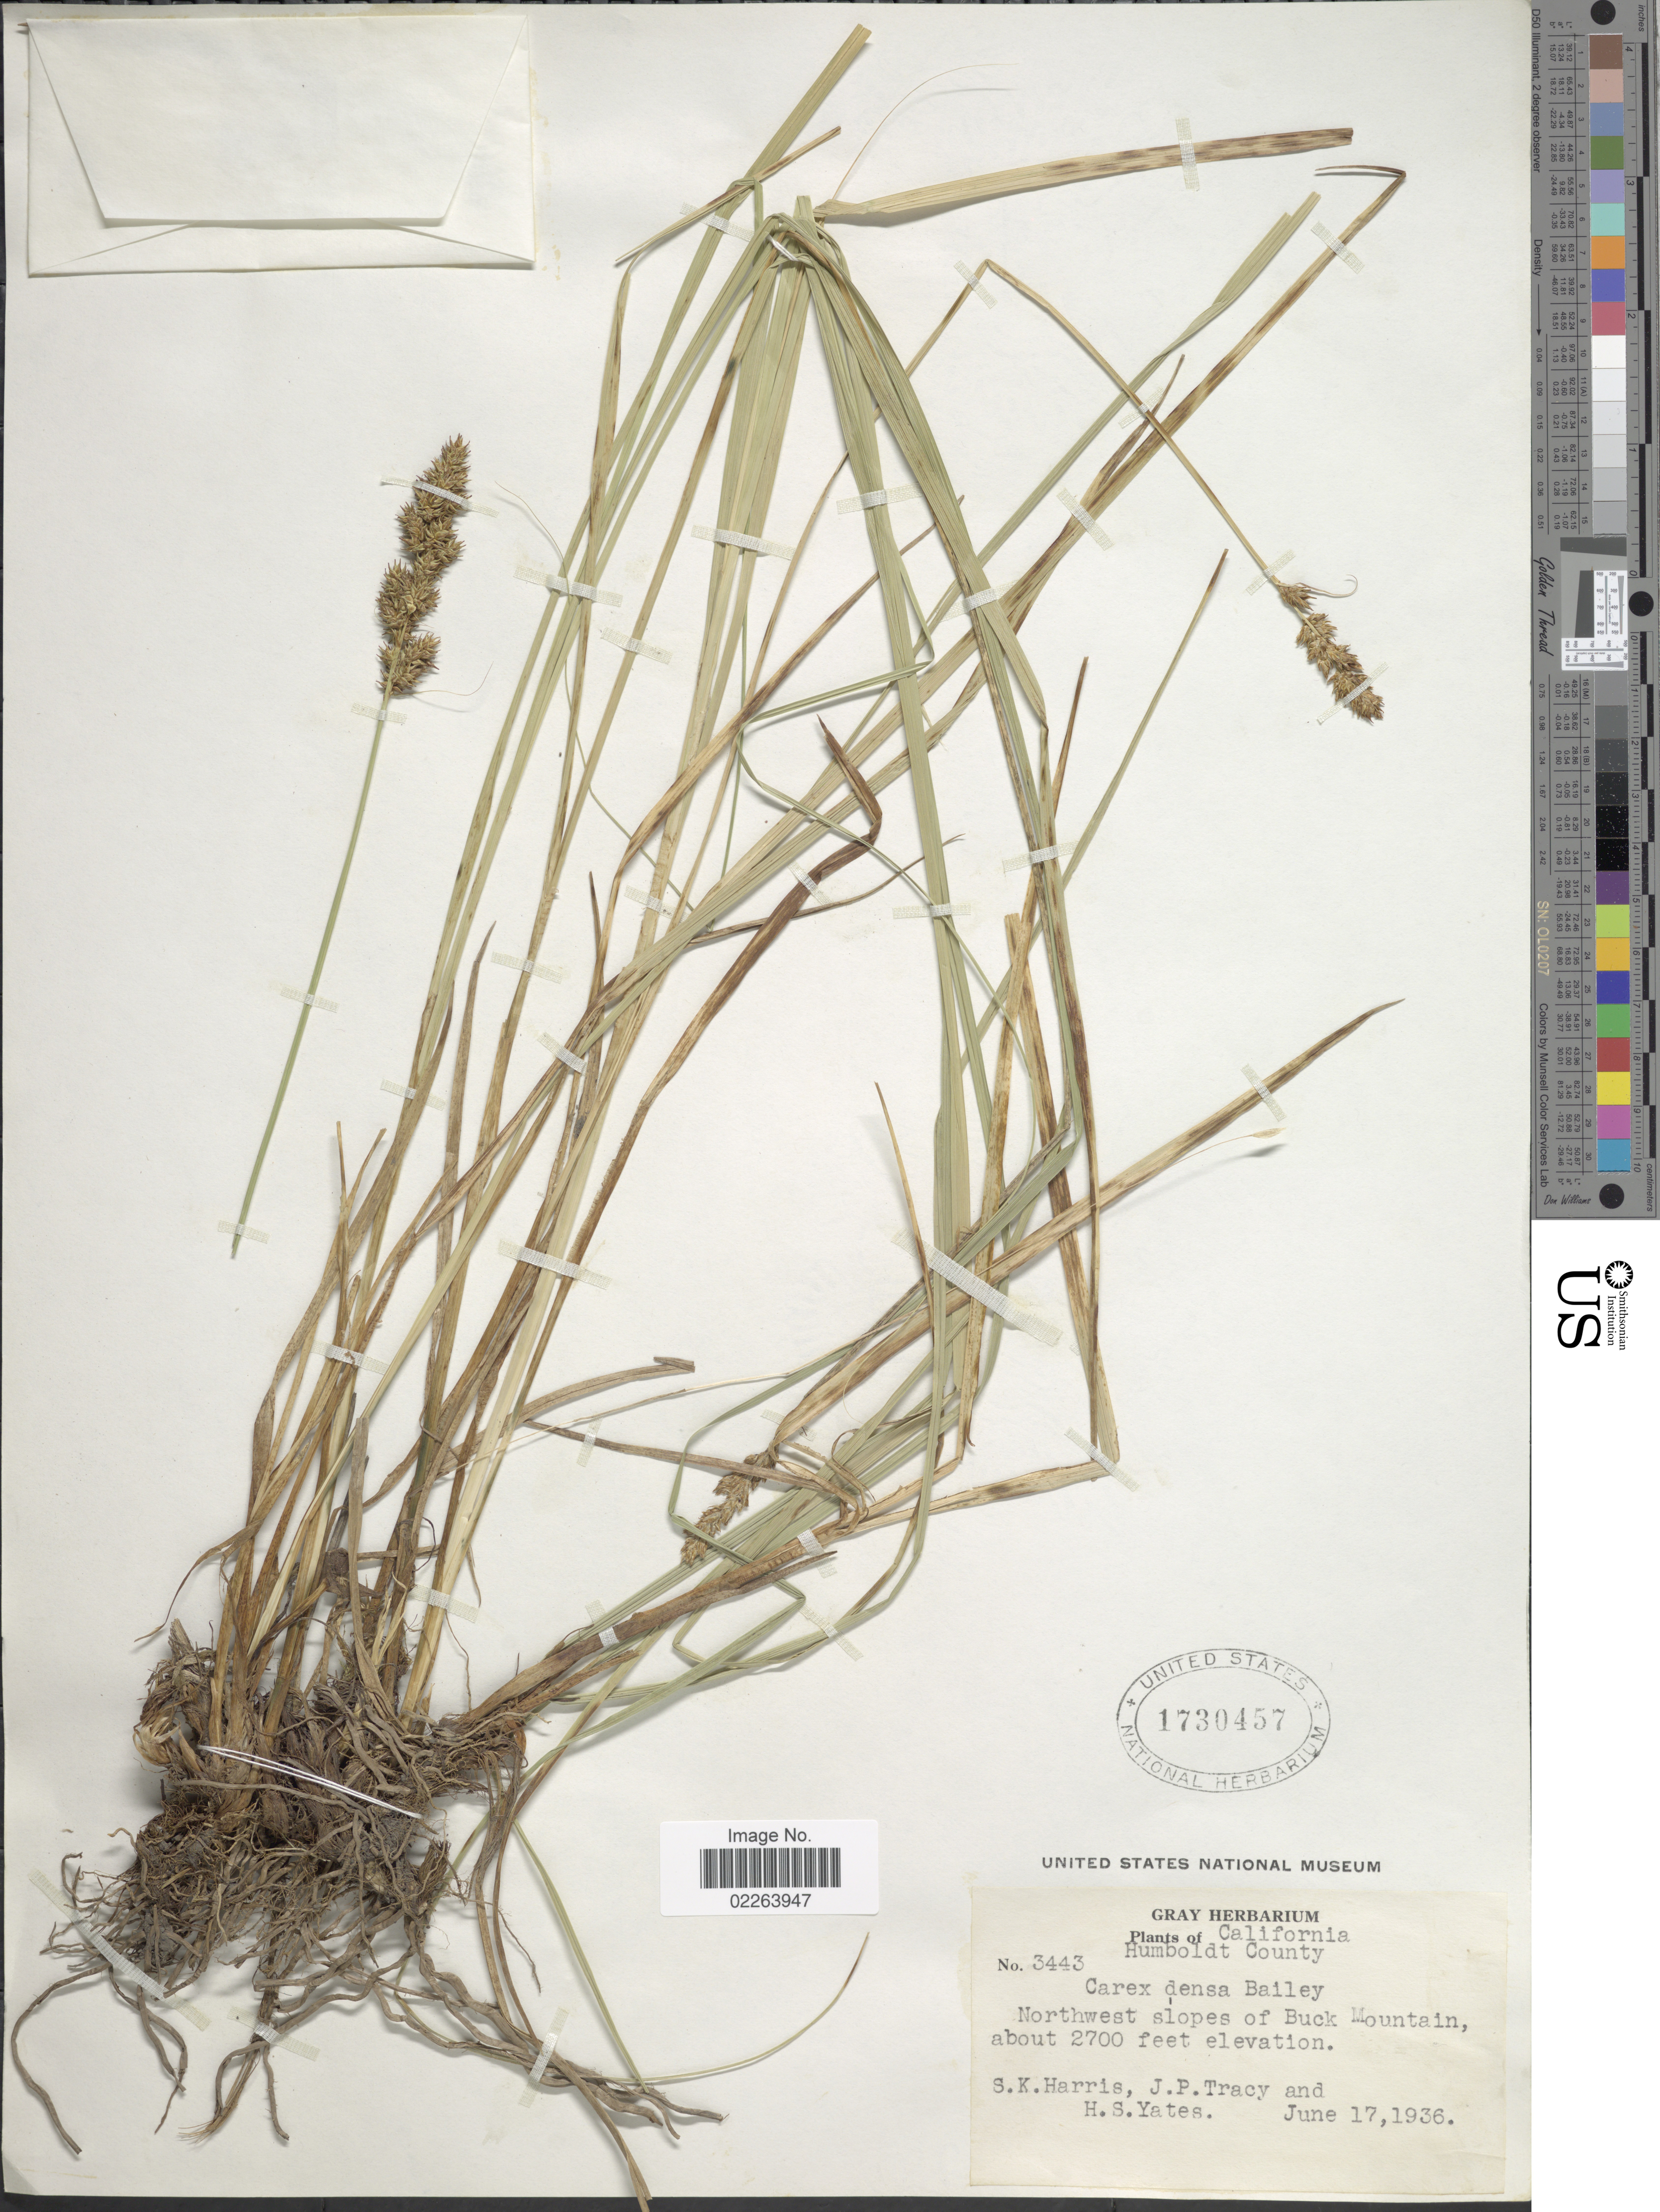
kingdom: Plantae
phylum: Tracheophyta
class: Liliopsida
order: Poales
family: Cyperaceae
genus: Carex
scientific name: Carex densa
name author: (L.H. Bailey) L.H. Bailey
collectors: S. K. Harris, J. Tracy & H. S. Yates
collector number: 3443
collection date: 1936-06-17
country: United States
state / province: California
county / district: Humboldt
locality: Humboldt County, Northwest slopes of Buck Mountain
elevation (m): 823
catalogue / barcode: US 1730457